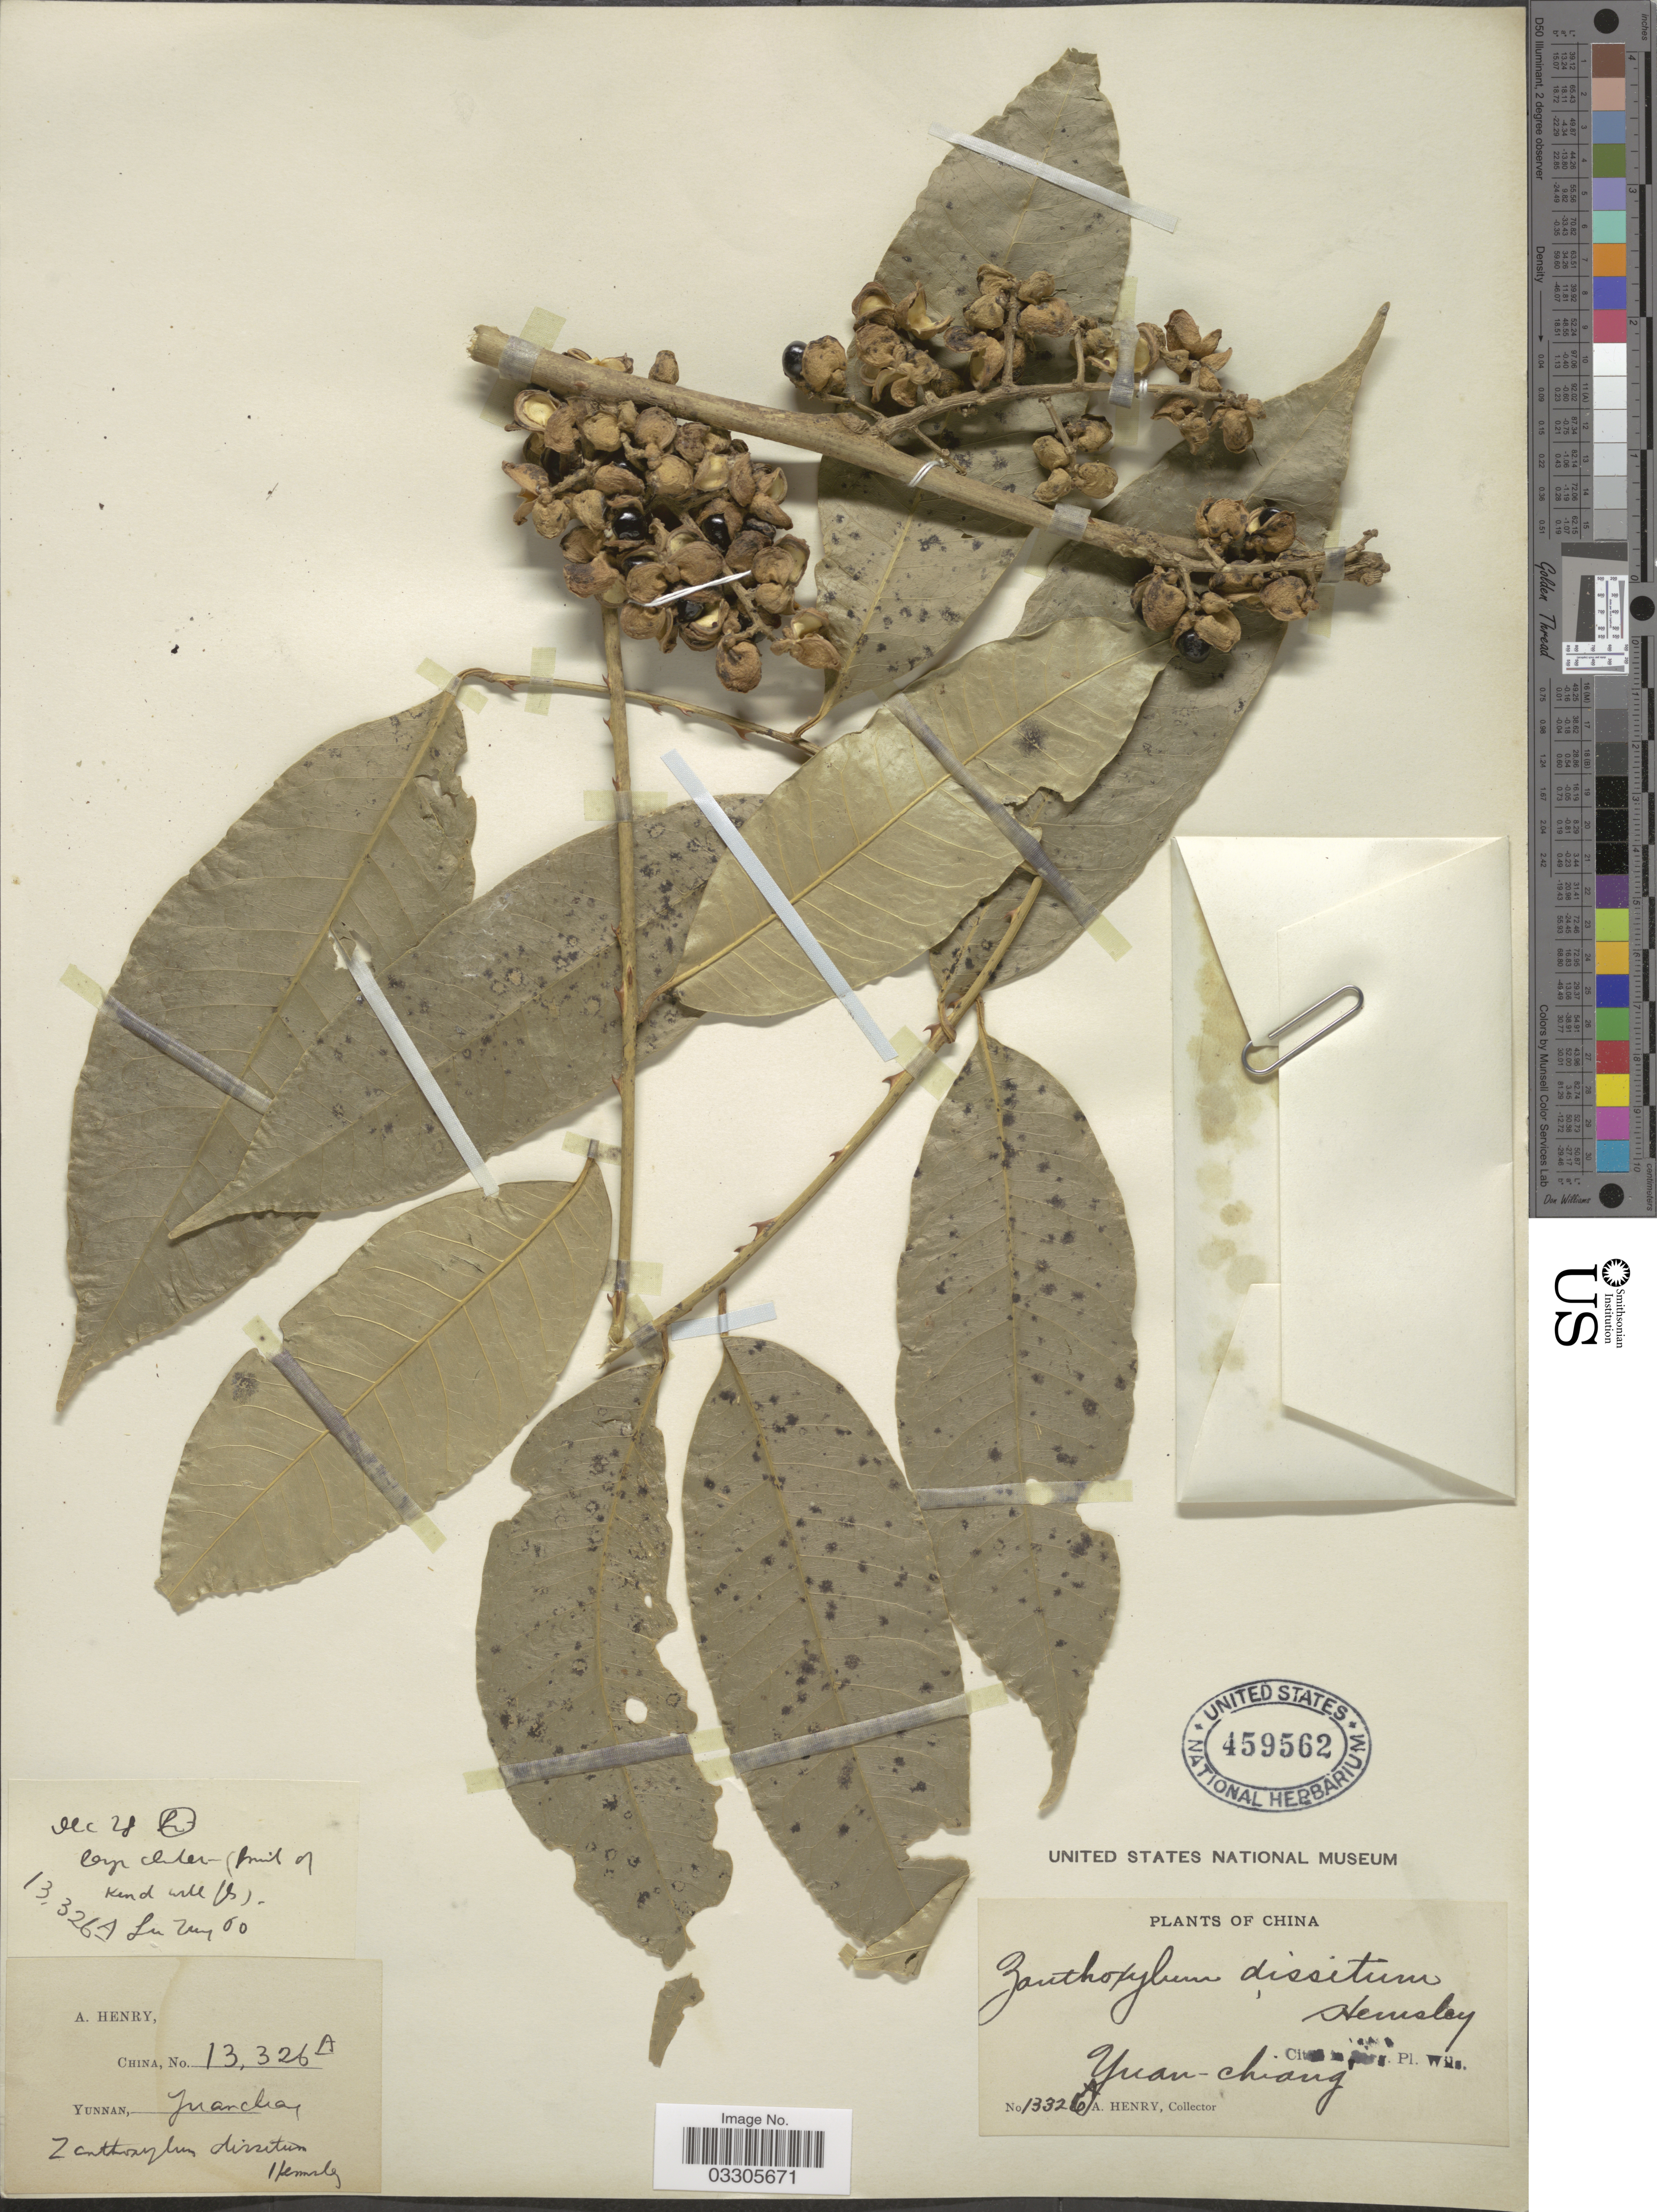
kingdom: Plantae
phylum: Tracheophyta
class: Magnoliopsida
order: Sapindales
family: Rutaceae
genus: Zanthoxylum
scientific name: Zanthoxylum dissitum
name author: Hemsl.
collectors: A. Henry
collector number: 13326 A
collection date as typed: Transcribed d/m/y: /12/28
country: China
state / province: Yunnan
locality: Yuan-chiang. Lu Zing Po. Li.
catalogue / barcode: US 459562